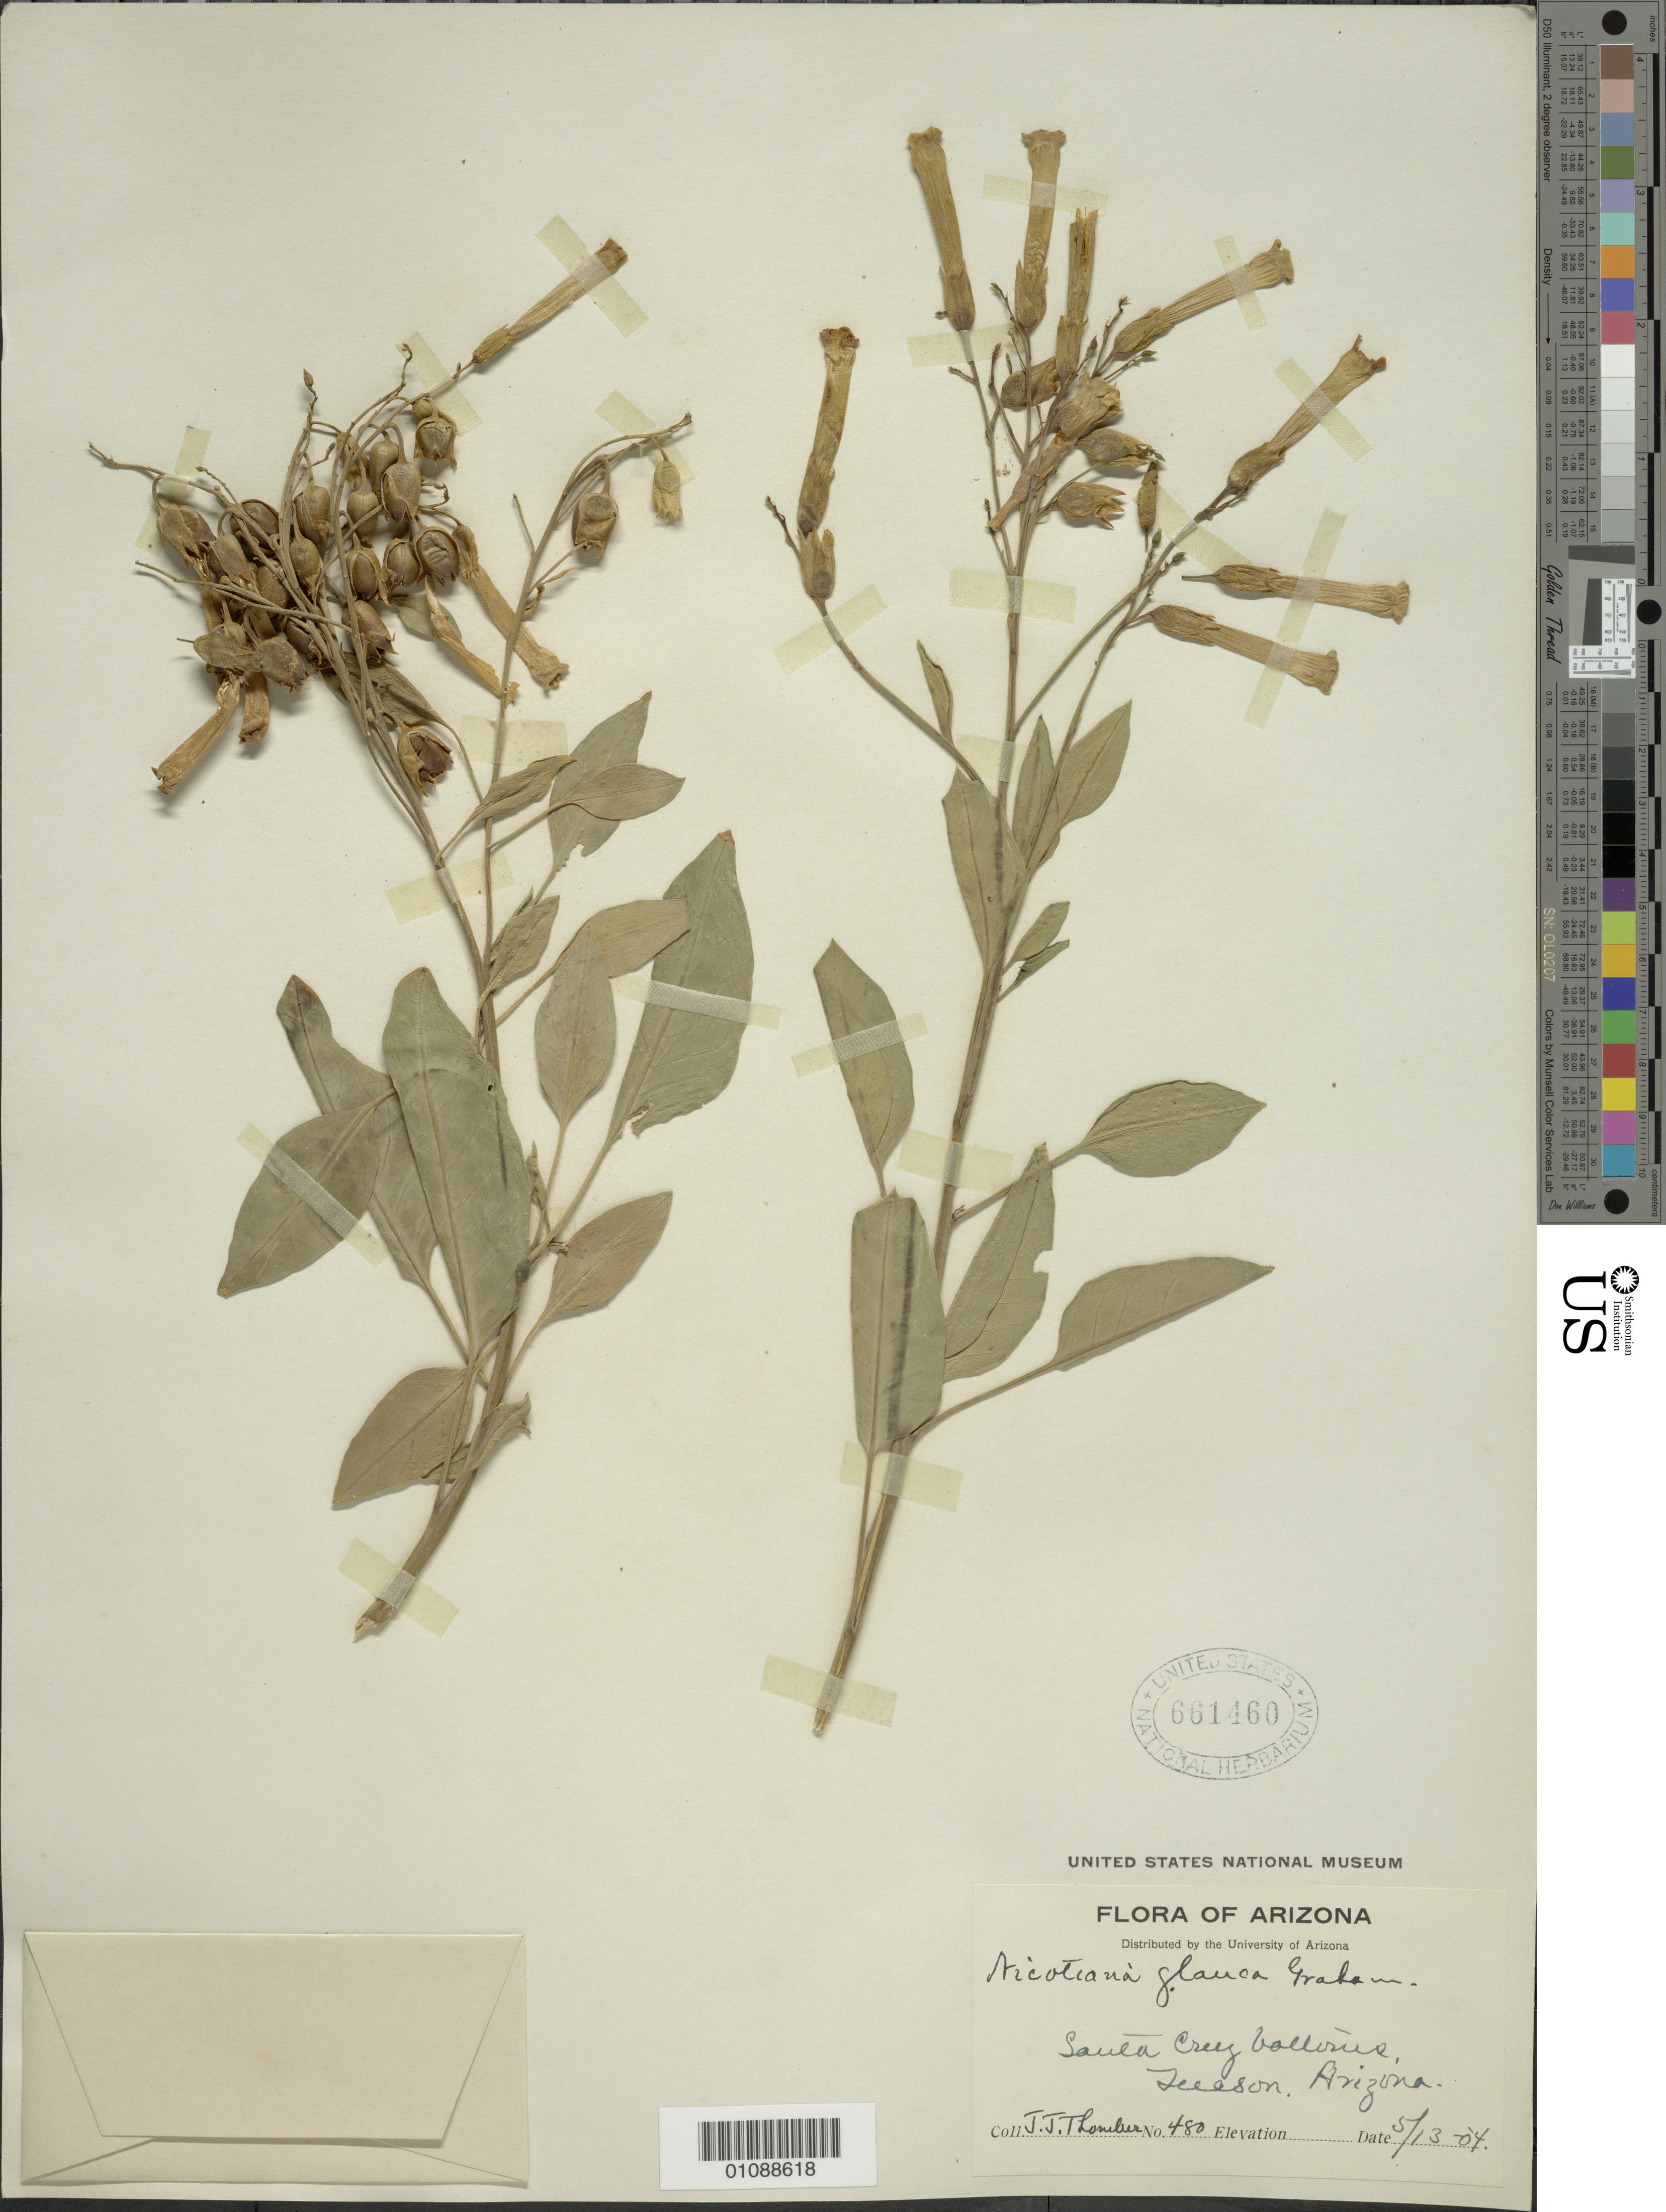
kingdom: Plantae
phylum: Tracheophyta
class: Magnoliopsida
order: Solanales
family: Solanaceae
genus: Nicotiana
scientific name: Nicotiana glauca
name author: Graham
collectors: J. Thornber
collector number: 480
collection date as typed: Transcribed d/m/y: 13/5/4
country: United States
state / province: Arizona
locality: Santa Cruz vallínes. Tucson.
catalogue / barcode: US 661460